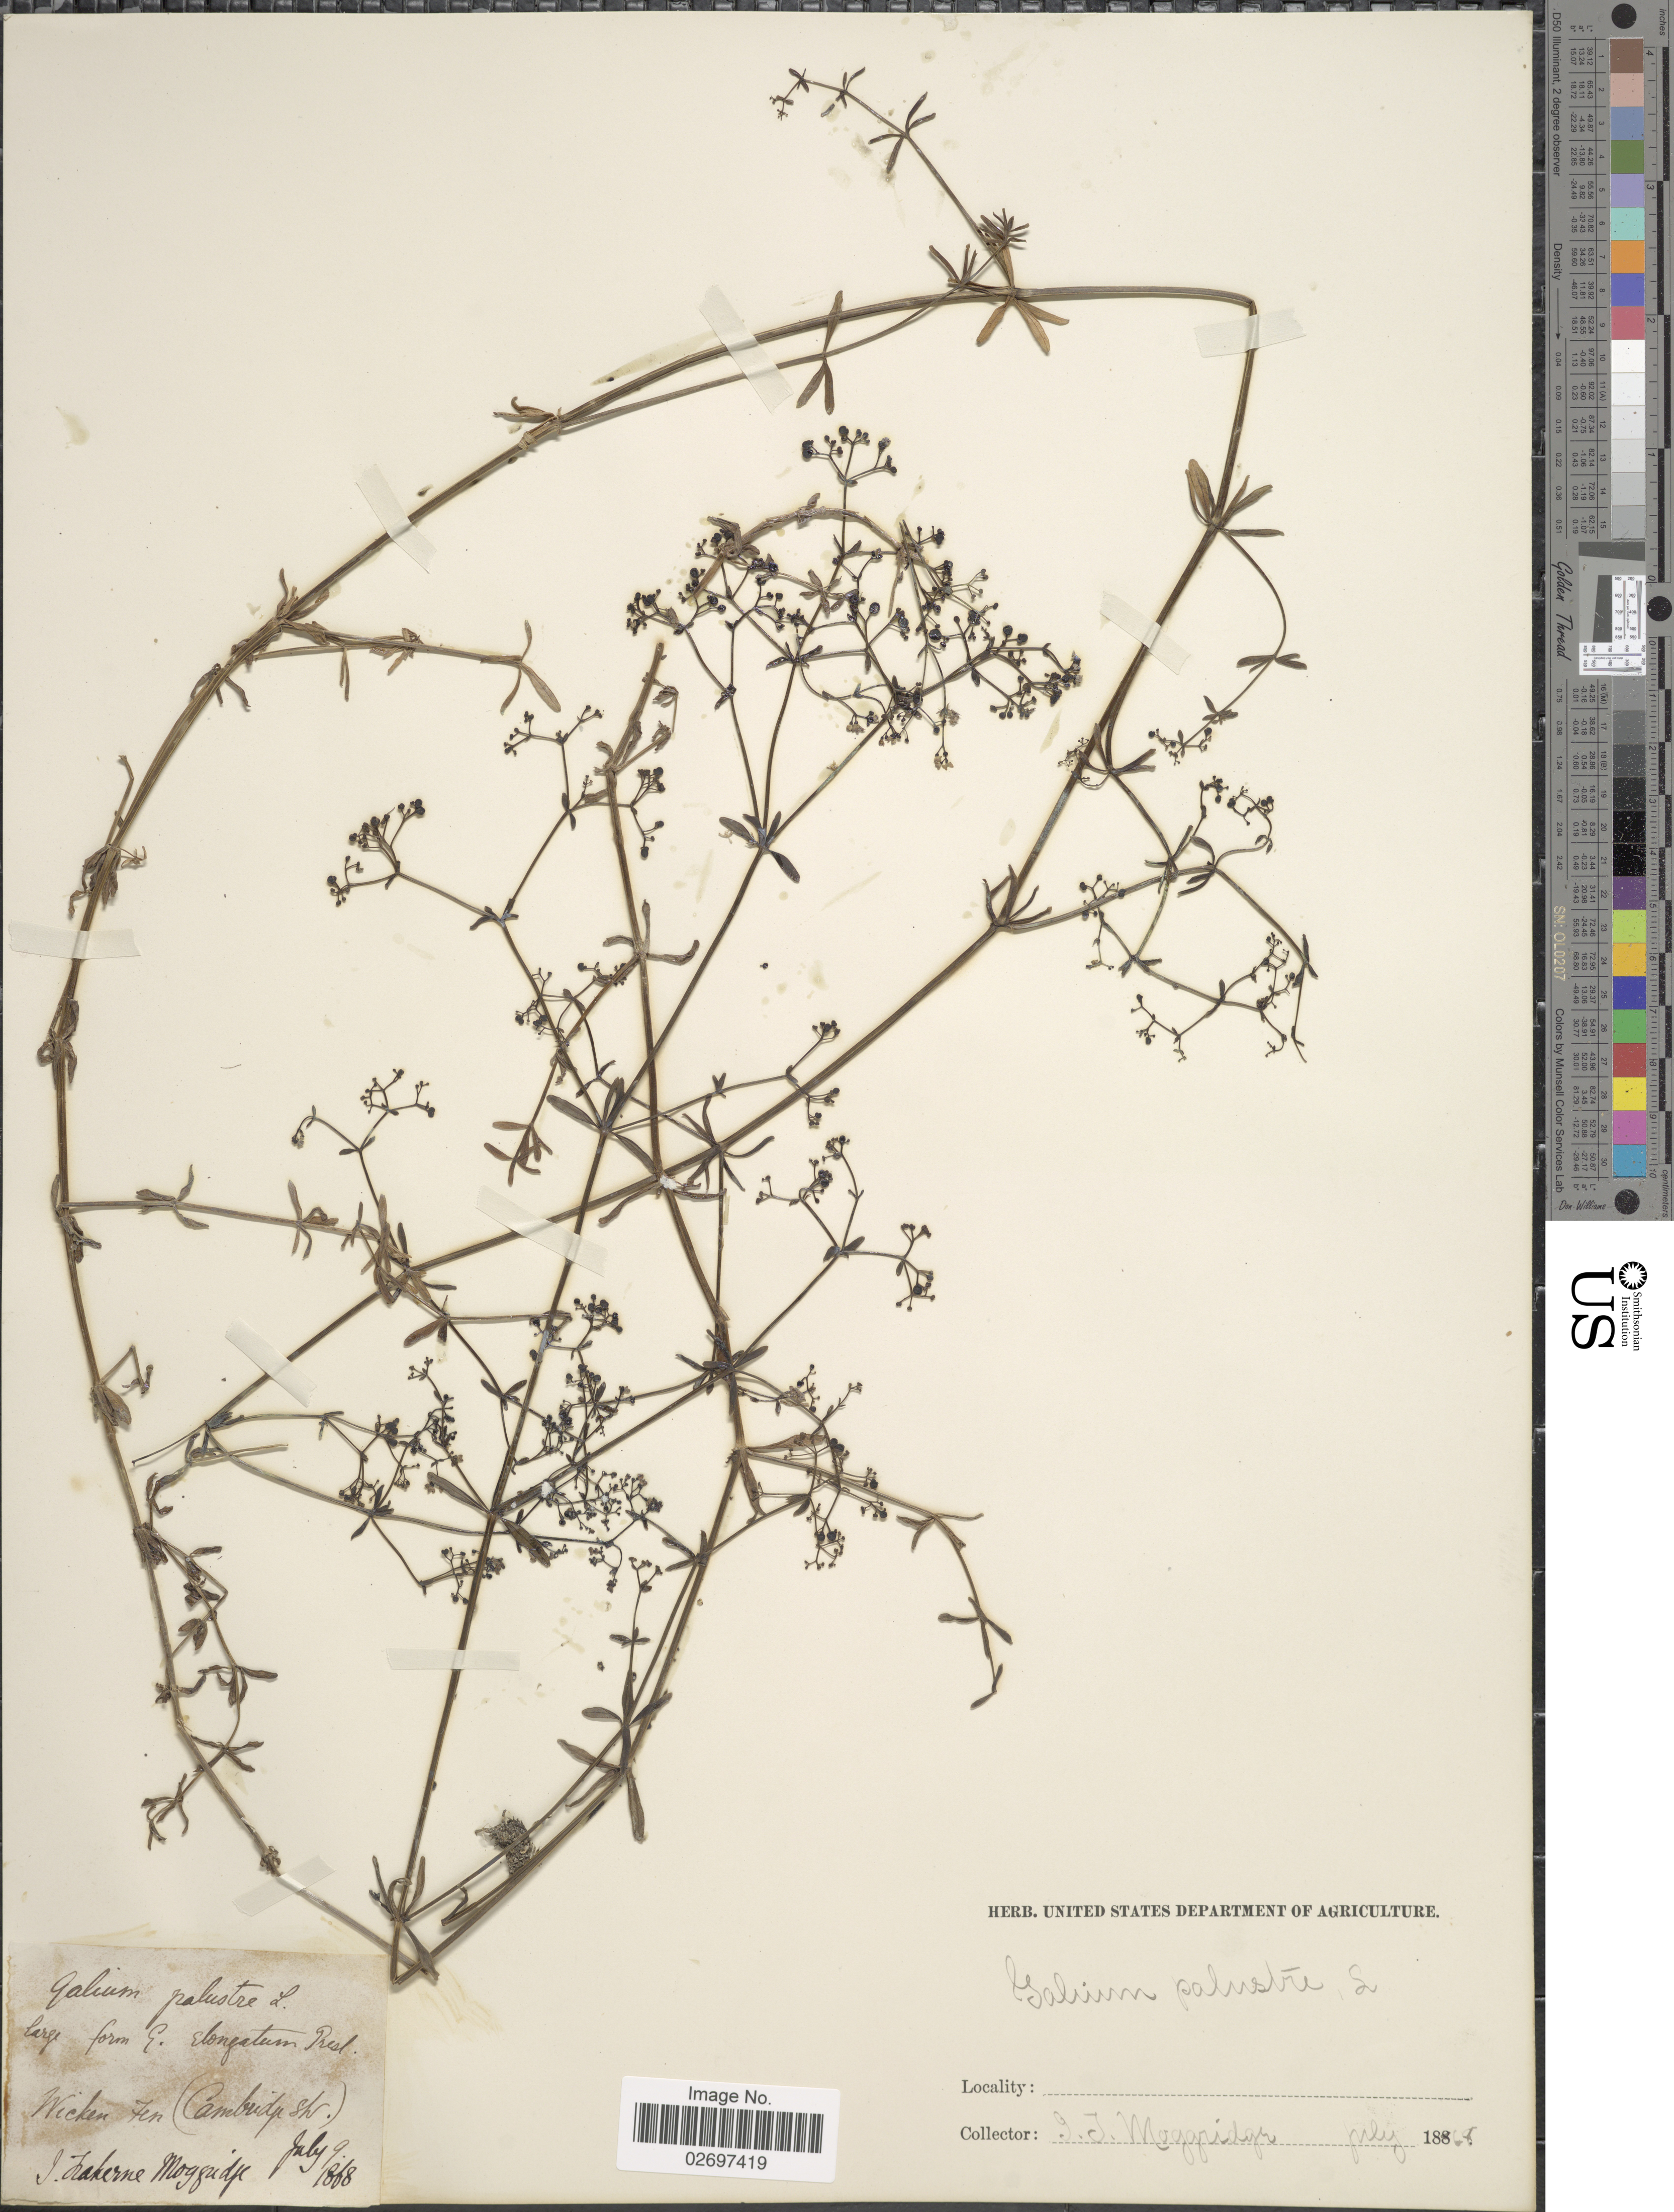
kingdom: Plantae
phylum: Tracheophyta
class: Magnoliopsida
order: Gentianales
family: Rubiaceae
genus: Galium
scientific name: Galium palustre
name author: L.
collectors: J. T. Moggridge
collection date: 1868-07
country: United Kingdom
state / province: England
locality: Wicken Fen (Cambridge Shr.)